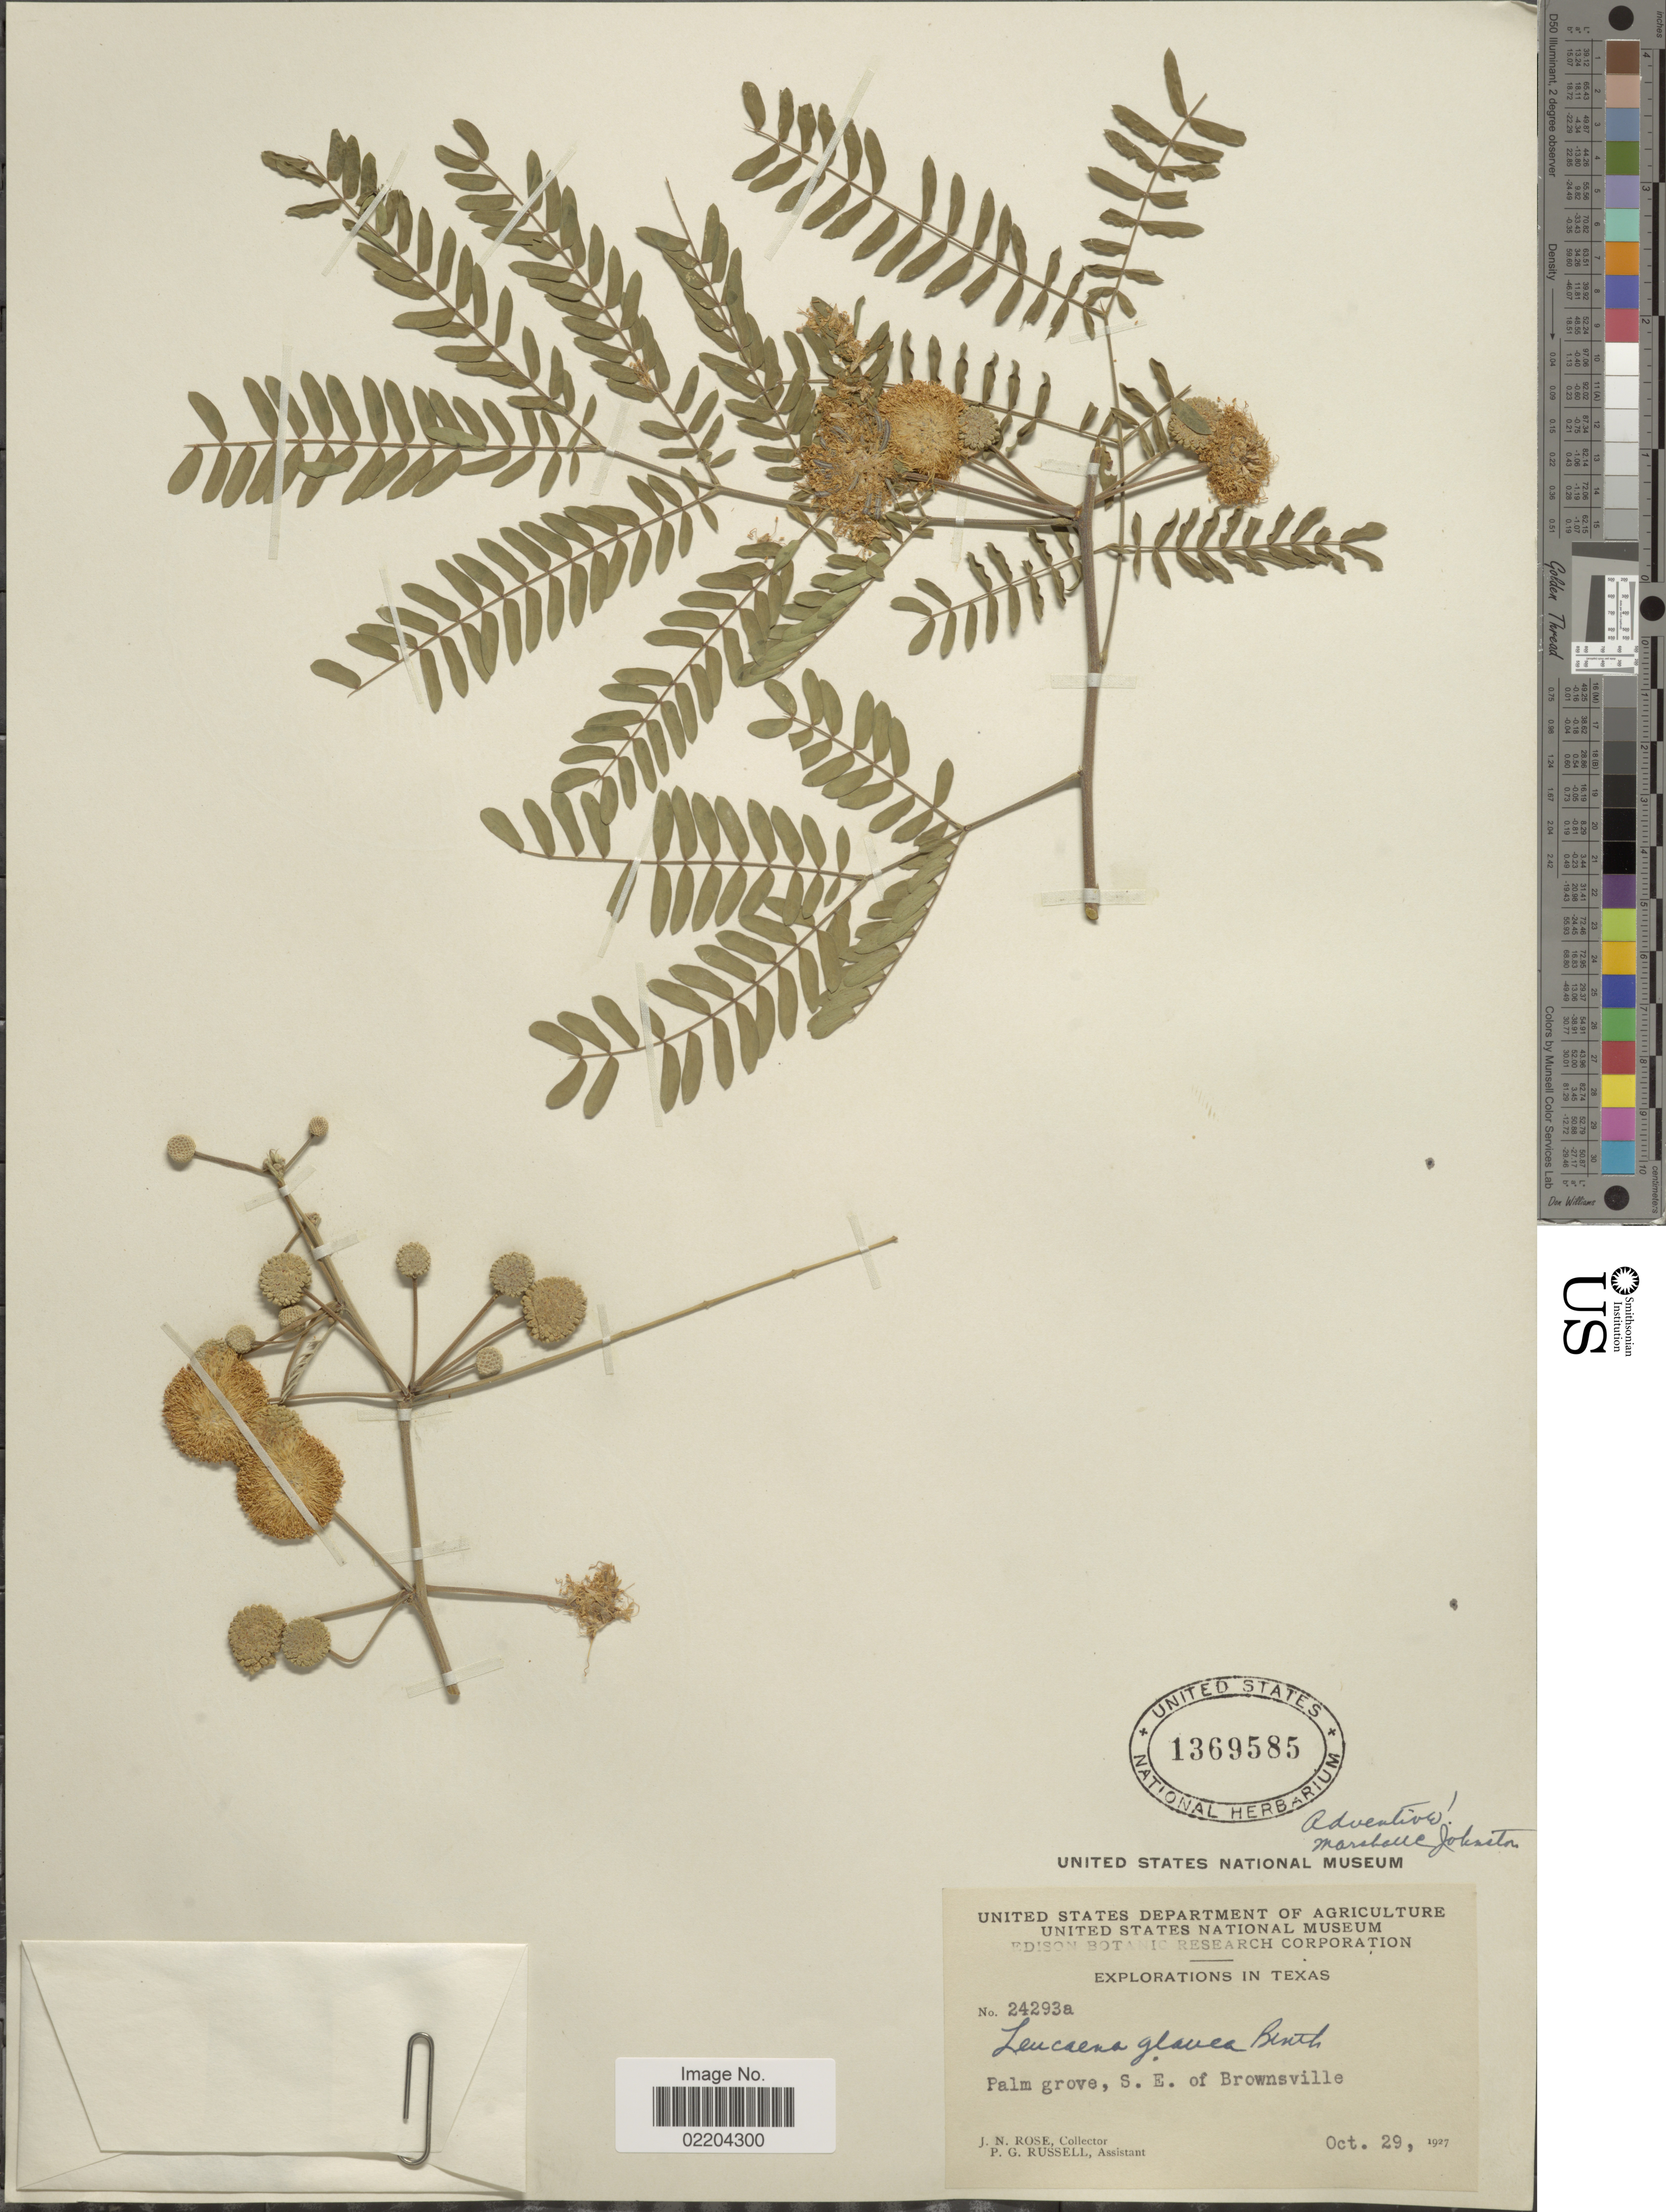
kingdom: Plantae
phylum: Tracheophyta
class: Magnoliopsida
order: Fabales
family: Fabaceae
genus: Leucaena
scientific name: Leucaena glauca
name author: (L.) Benth.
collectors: J. N. Rose & P. G. Russell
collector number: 24293a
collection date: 1927-10-29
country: United States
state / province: Texas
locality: Texas, Palm grove, S. E. of Brownsville.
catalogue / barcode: US 1369585